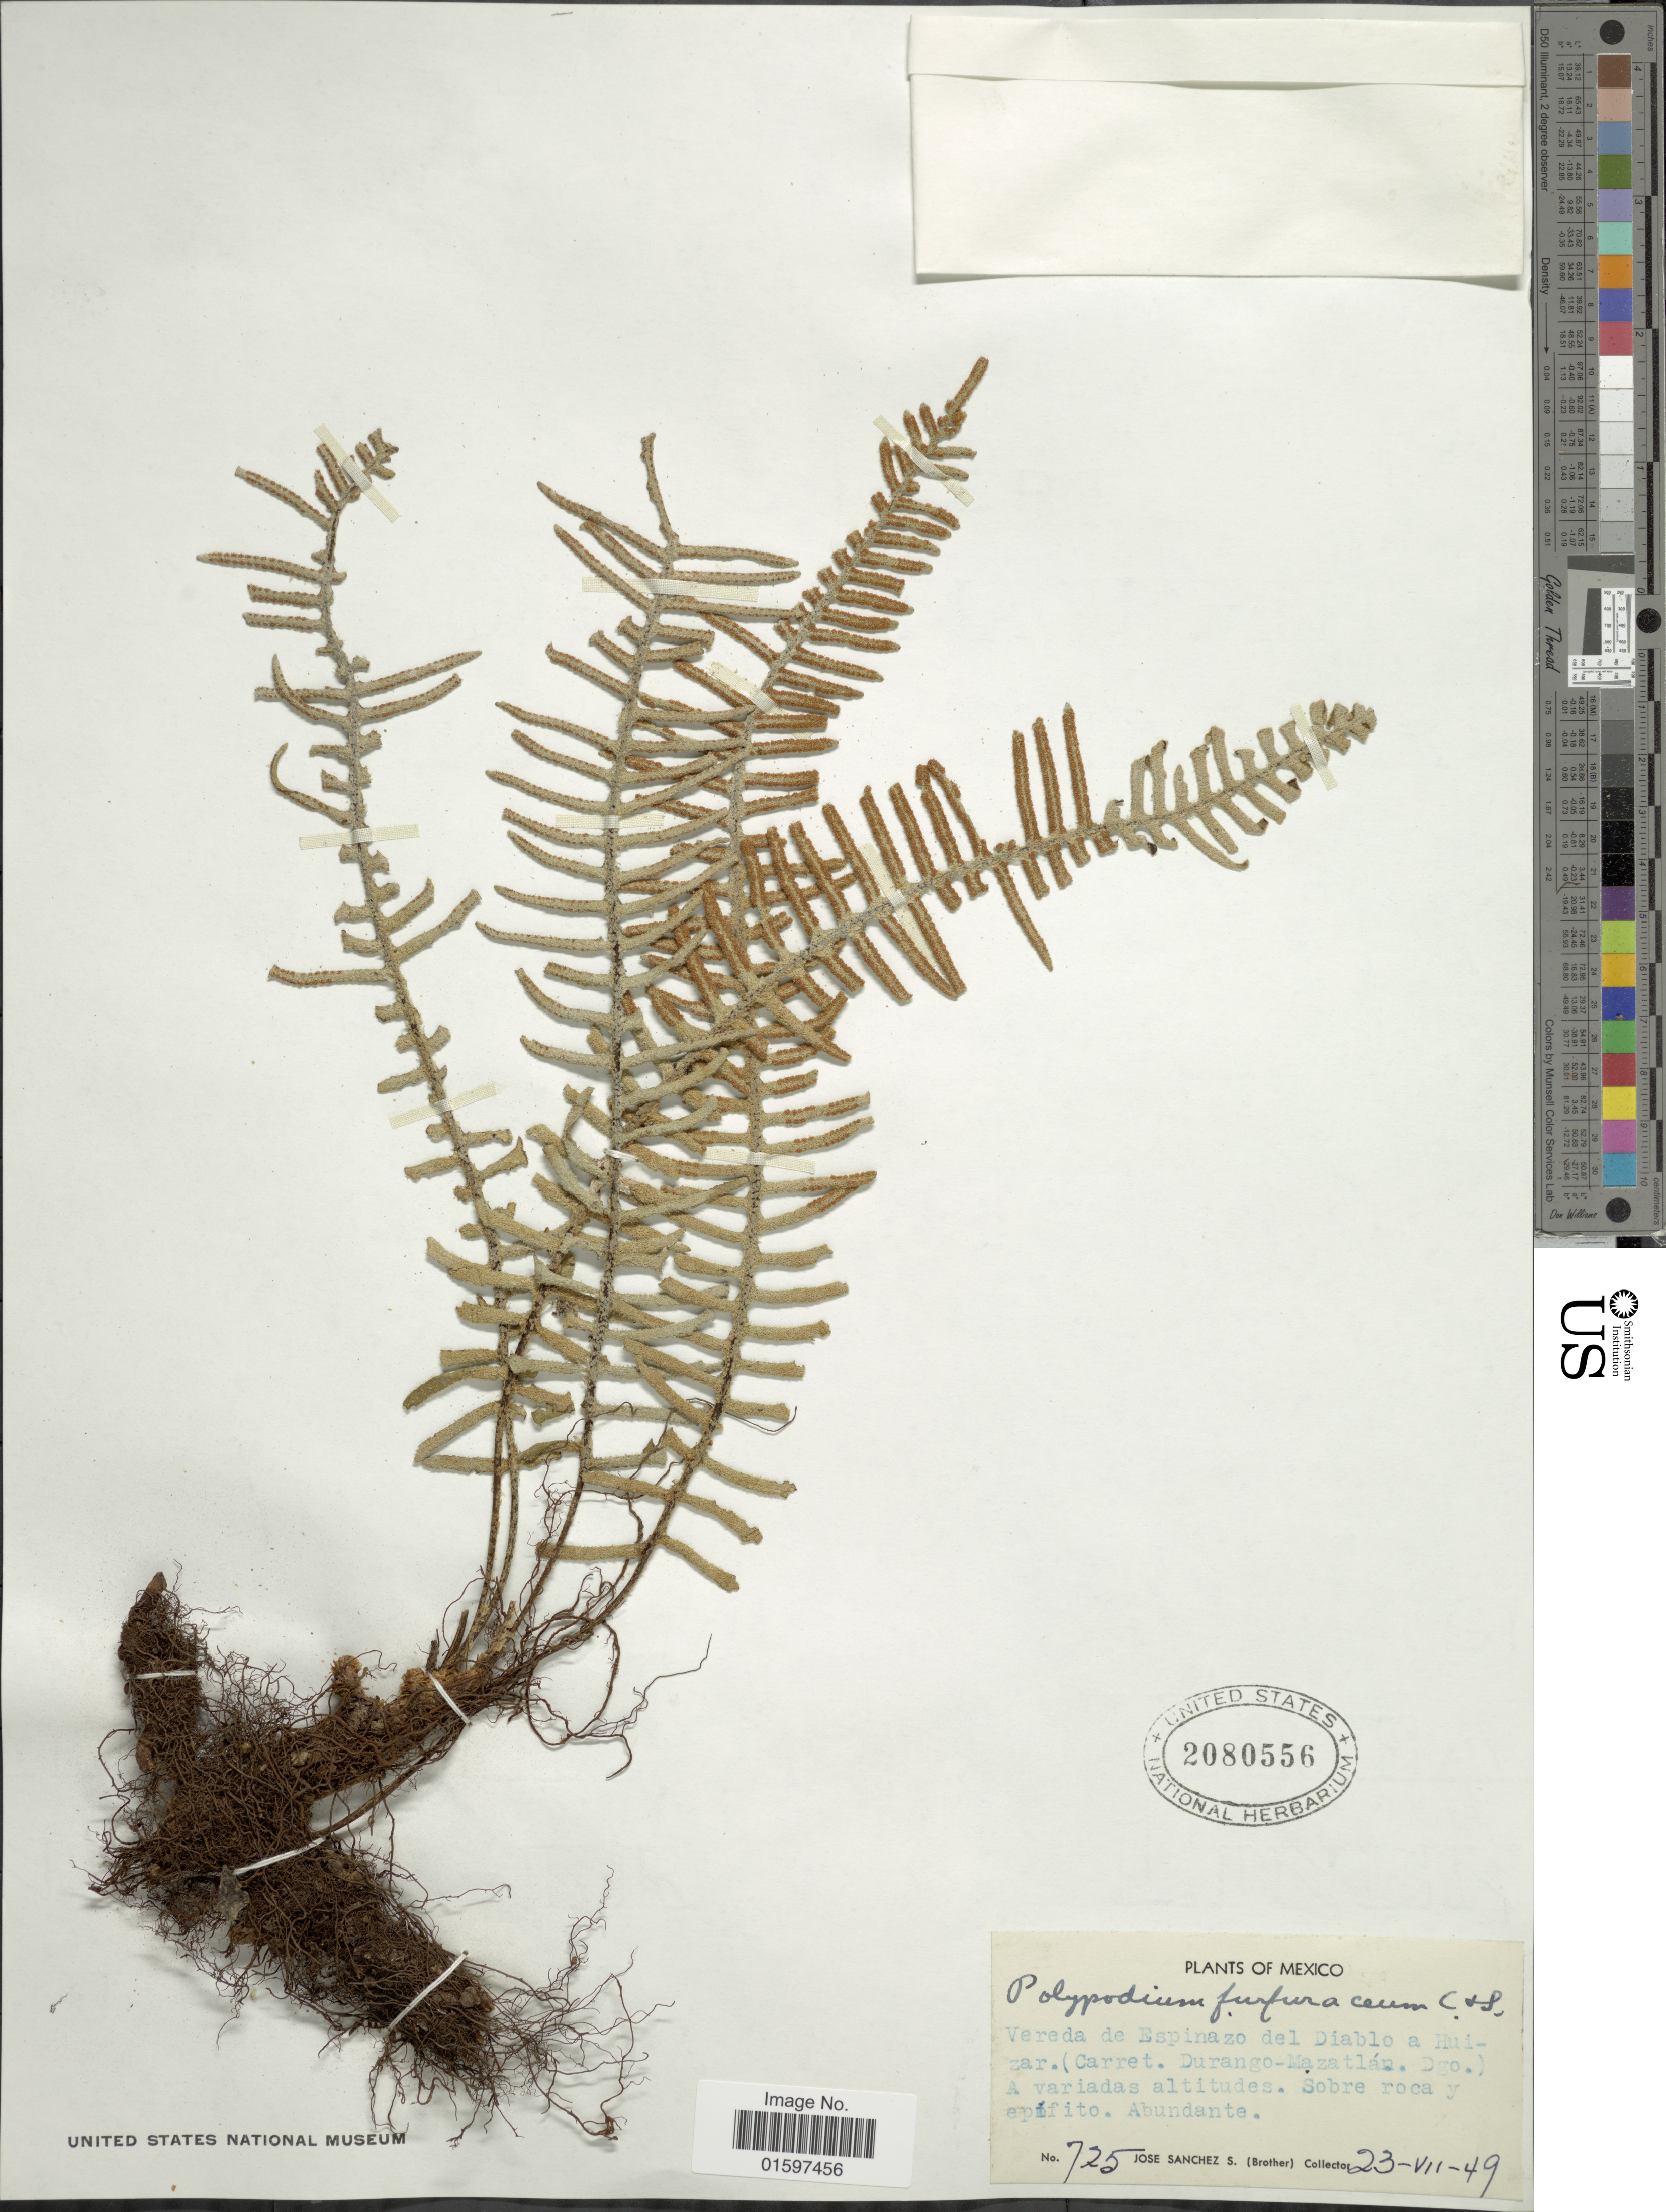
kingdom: Plantae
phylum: Tracheophyta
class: Polypodiopsida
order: Polypodiales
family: Polypodiaceae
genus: Pleopeltis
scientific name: Pleopeltis furfuracea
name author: (Schltdl. & Cham.) A.R. Sm. & Tejero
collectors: J. Sanchez S.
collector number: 725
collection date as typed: Transcribed d/m/y: 23/7/49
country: Mexico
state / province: Durango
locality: Mexico, Vereda de Espinazo del Diablo a Huizar. (Carret. Durango- Mazatlán. Dgo.), a variadas altitudes, sobre roca y epífito, Abundante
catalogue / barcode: US 2080556